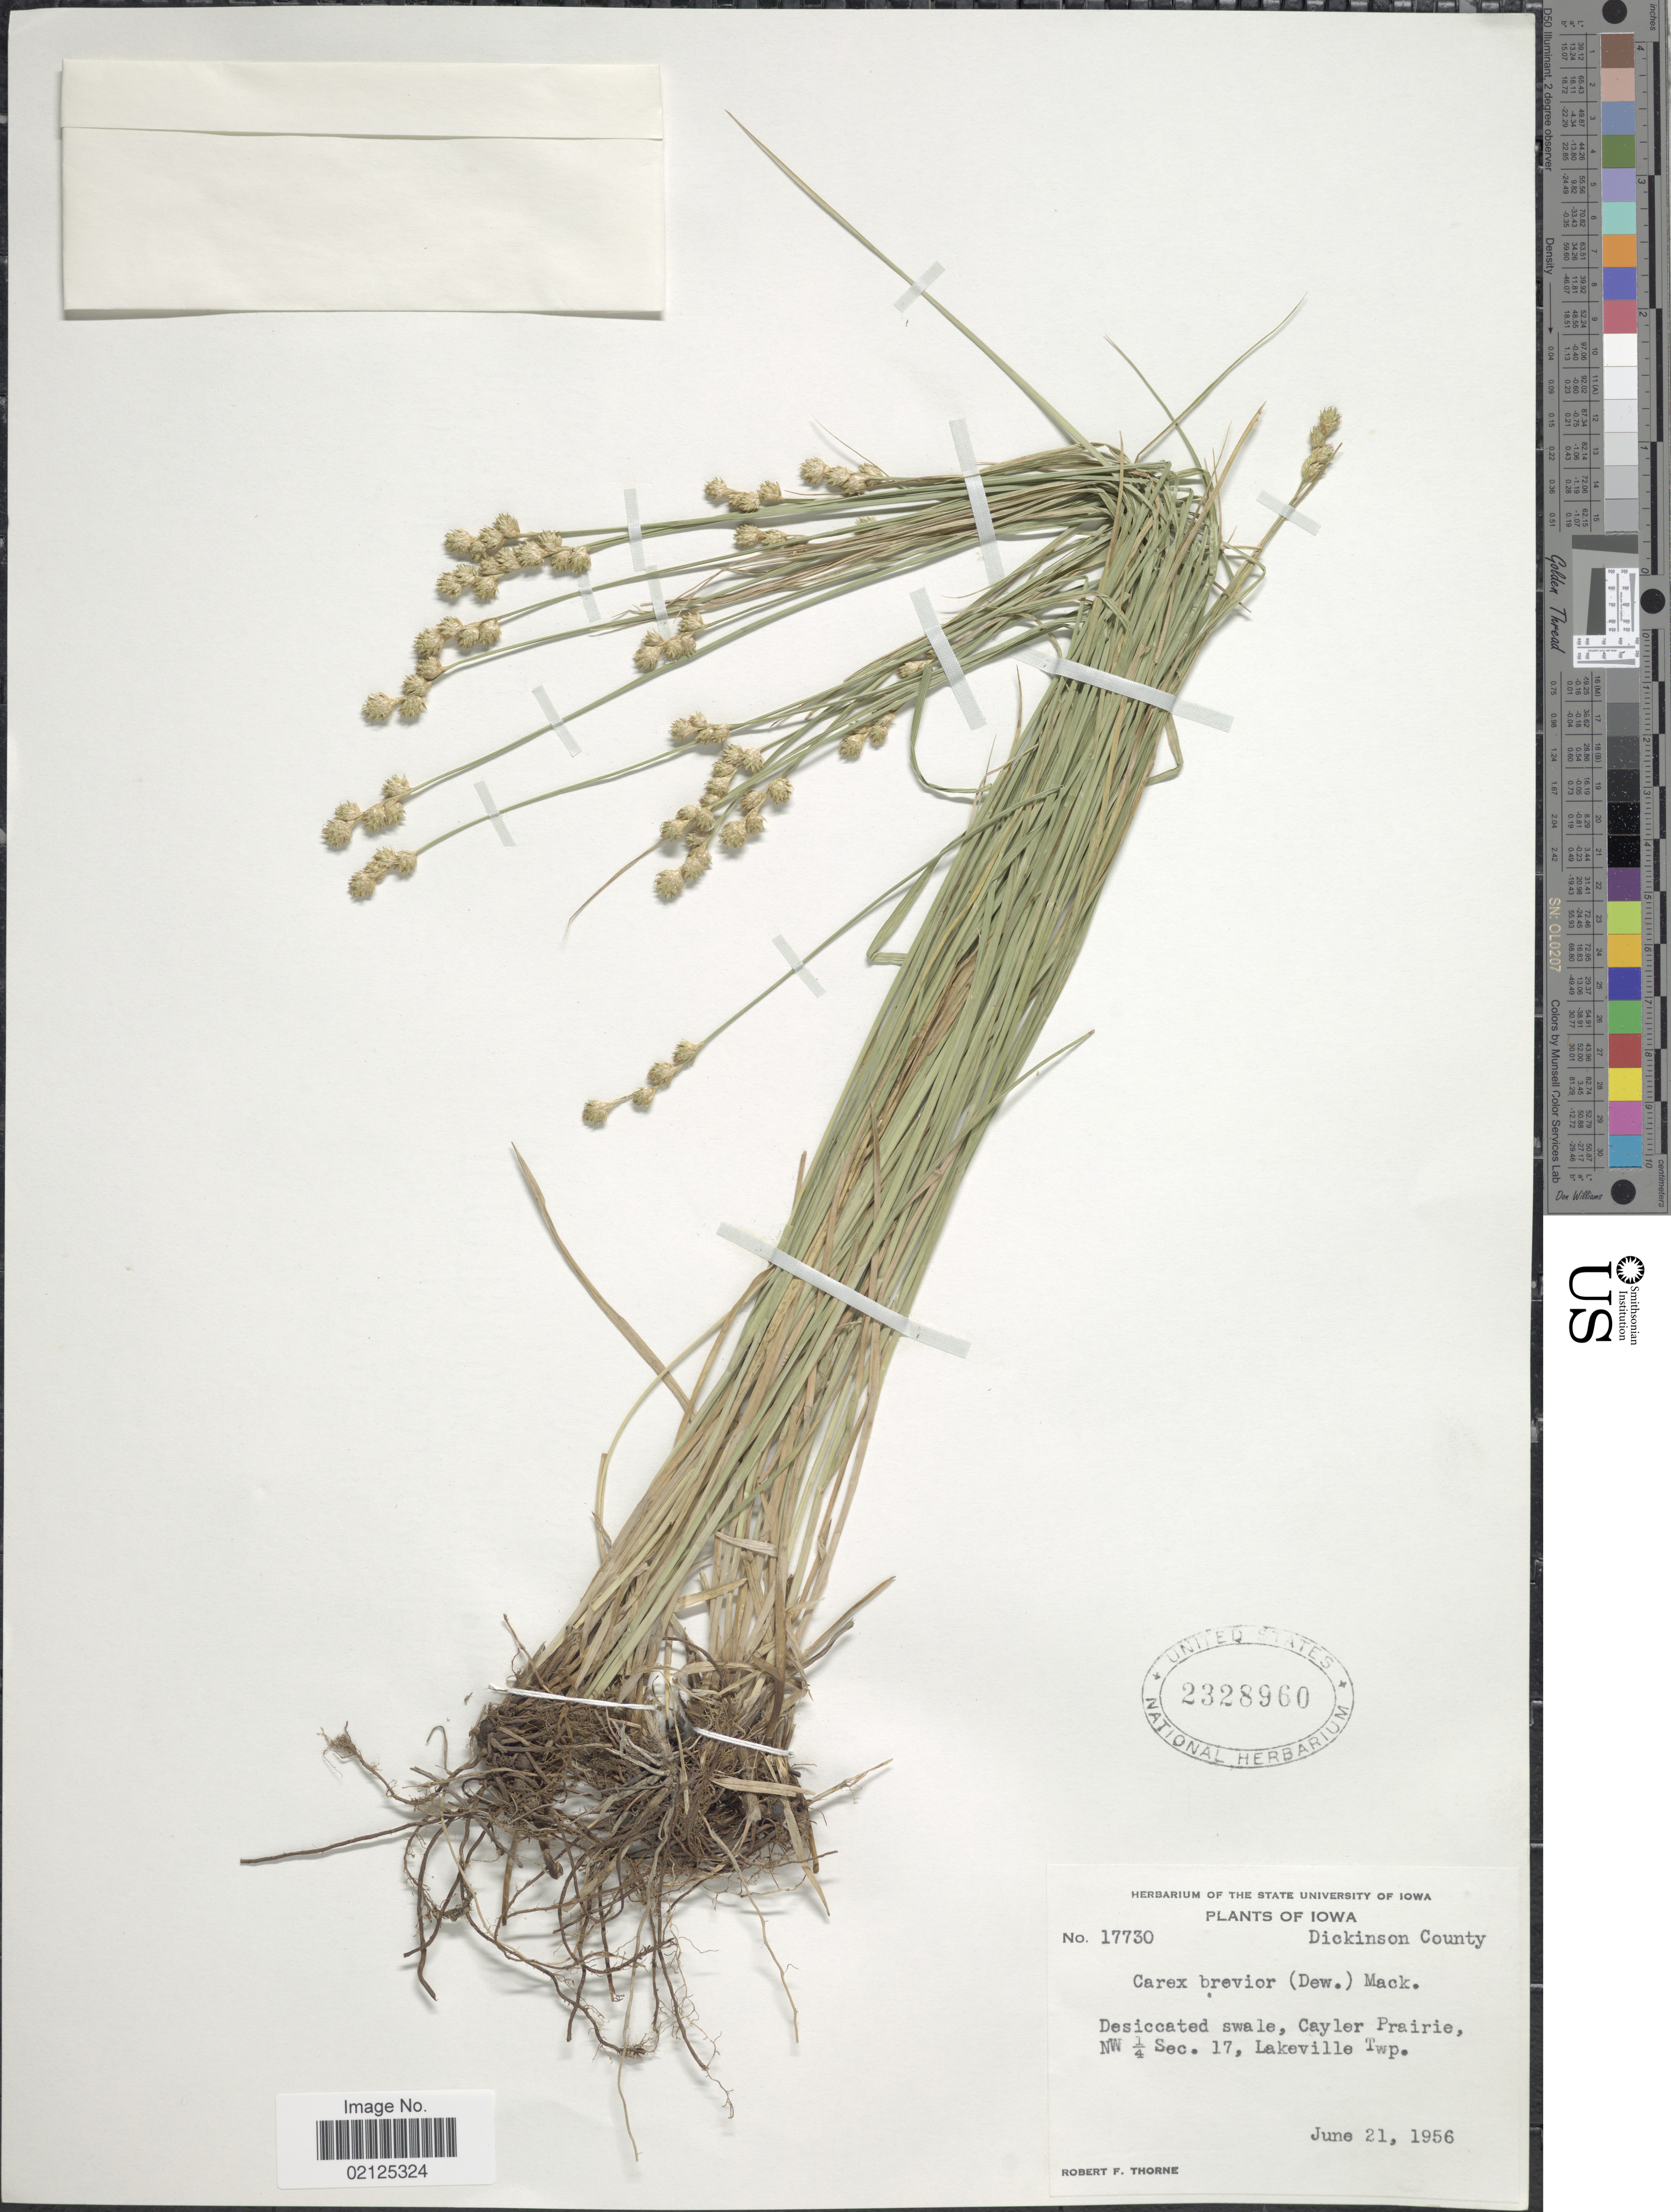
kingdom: Plantae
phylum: Tracheophyta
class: Liliopsida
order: Poales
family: Cyperaceae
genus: Carex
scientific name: Carex molesta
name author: Mack.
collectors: R. F. Thorne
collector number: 17730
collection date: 1956-06-21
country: United States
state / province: Iowa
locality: Dickinson County, Desiccated swale, Cayler Prairie, NW¼ Sec. 17, Lakeville Twp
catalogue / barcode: US 2328960